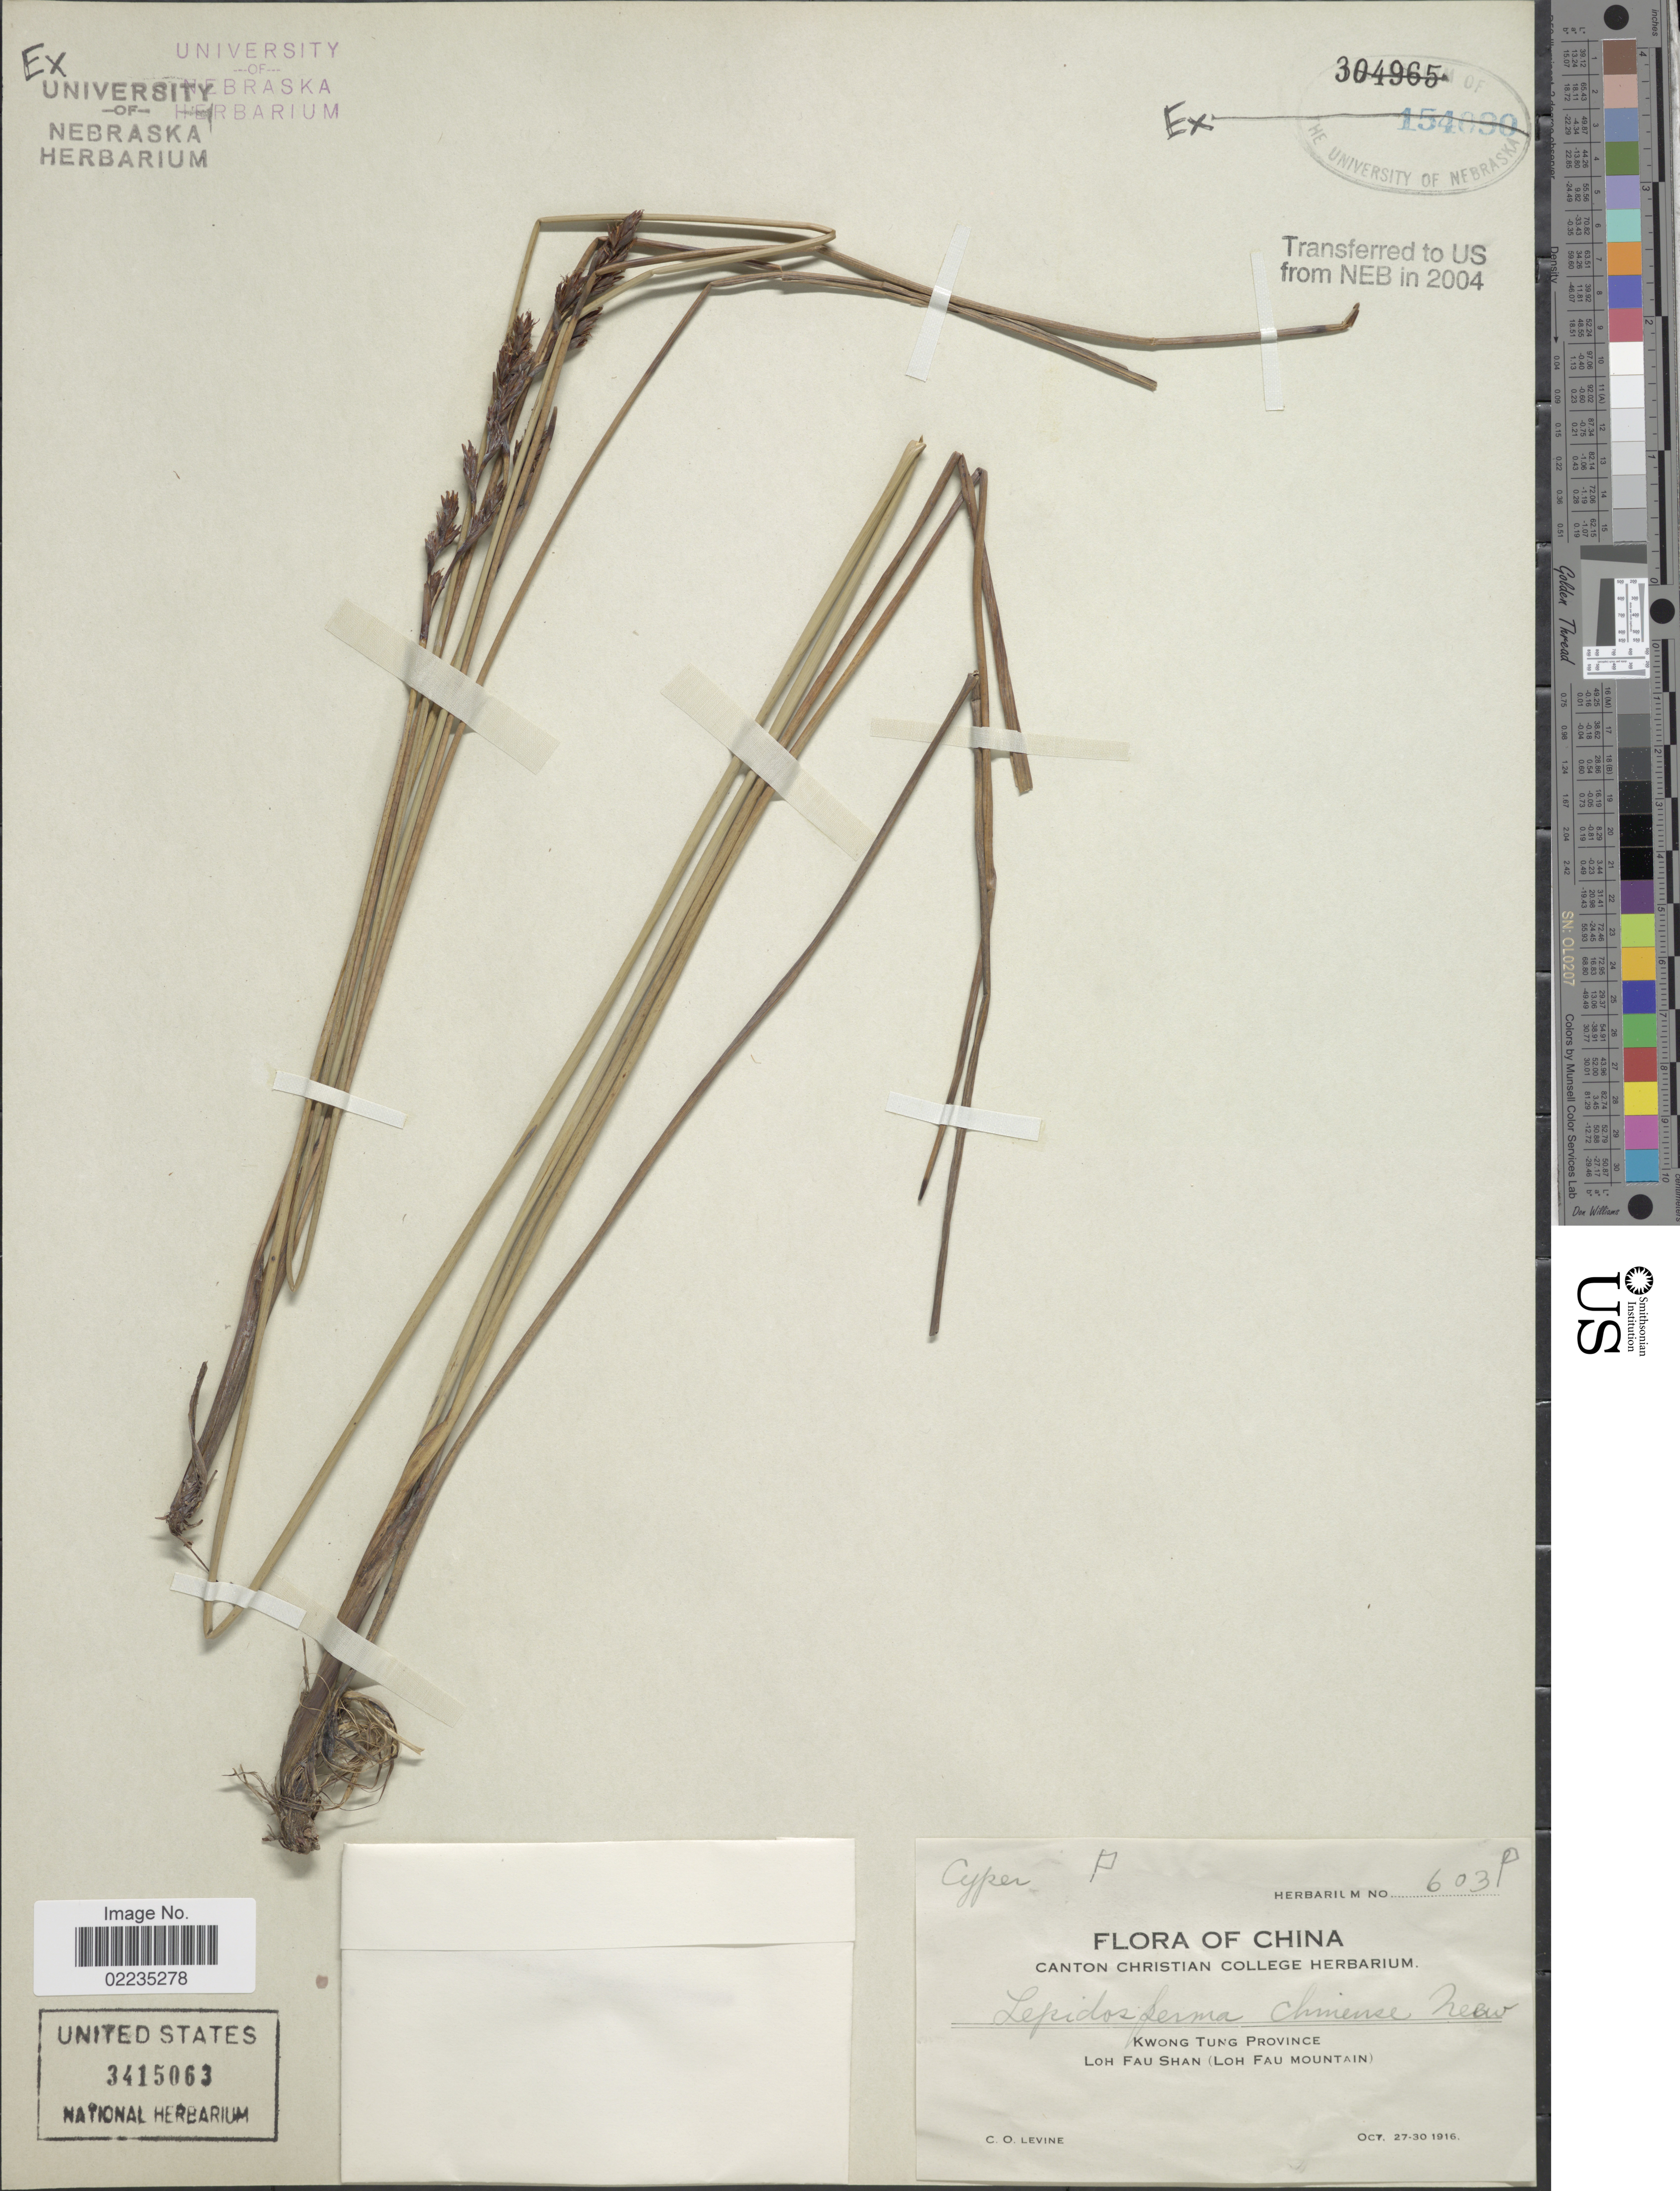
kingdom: Plantae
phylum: Tracheophyta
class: Liliopsida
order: Poales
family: Cyperaceae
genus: Lepidosperma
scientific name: Lepidosperma chinense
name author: Nees & Meyen ex Kunth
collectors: C. O. Levine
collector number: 603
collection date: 1916-10-27/1916-10-30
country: China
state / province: Guangdong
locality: Kwong Tung Province, Loh Fau Shan (Loh Fau Mountain)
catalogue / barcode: US 3415063